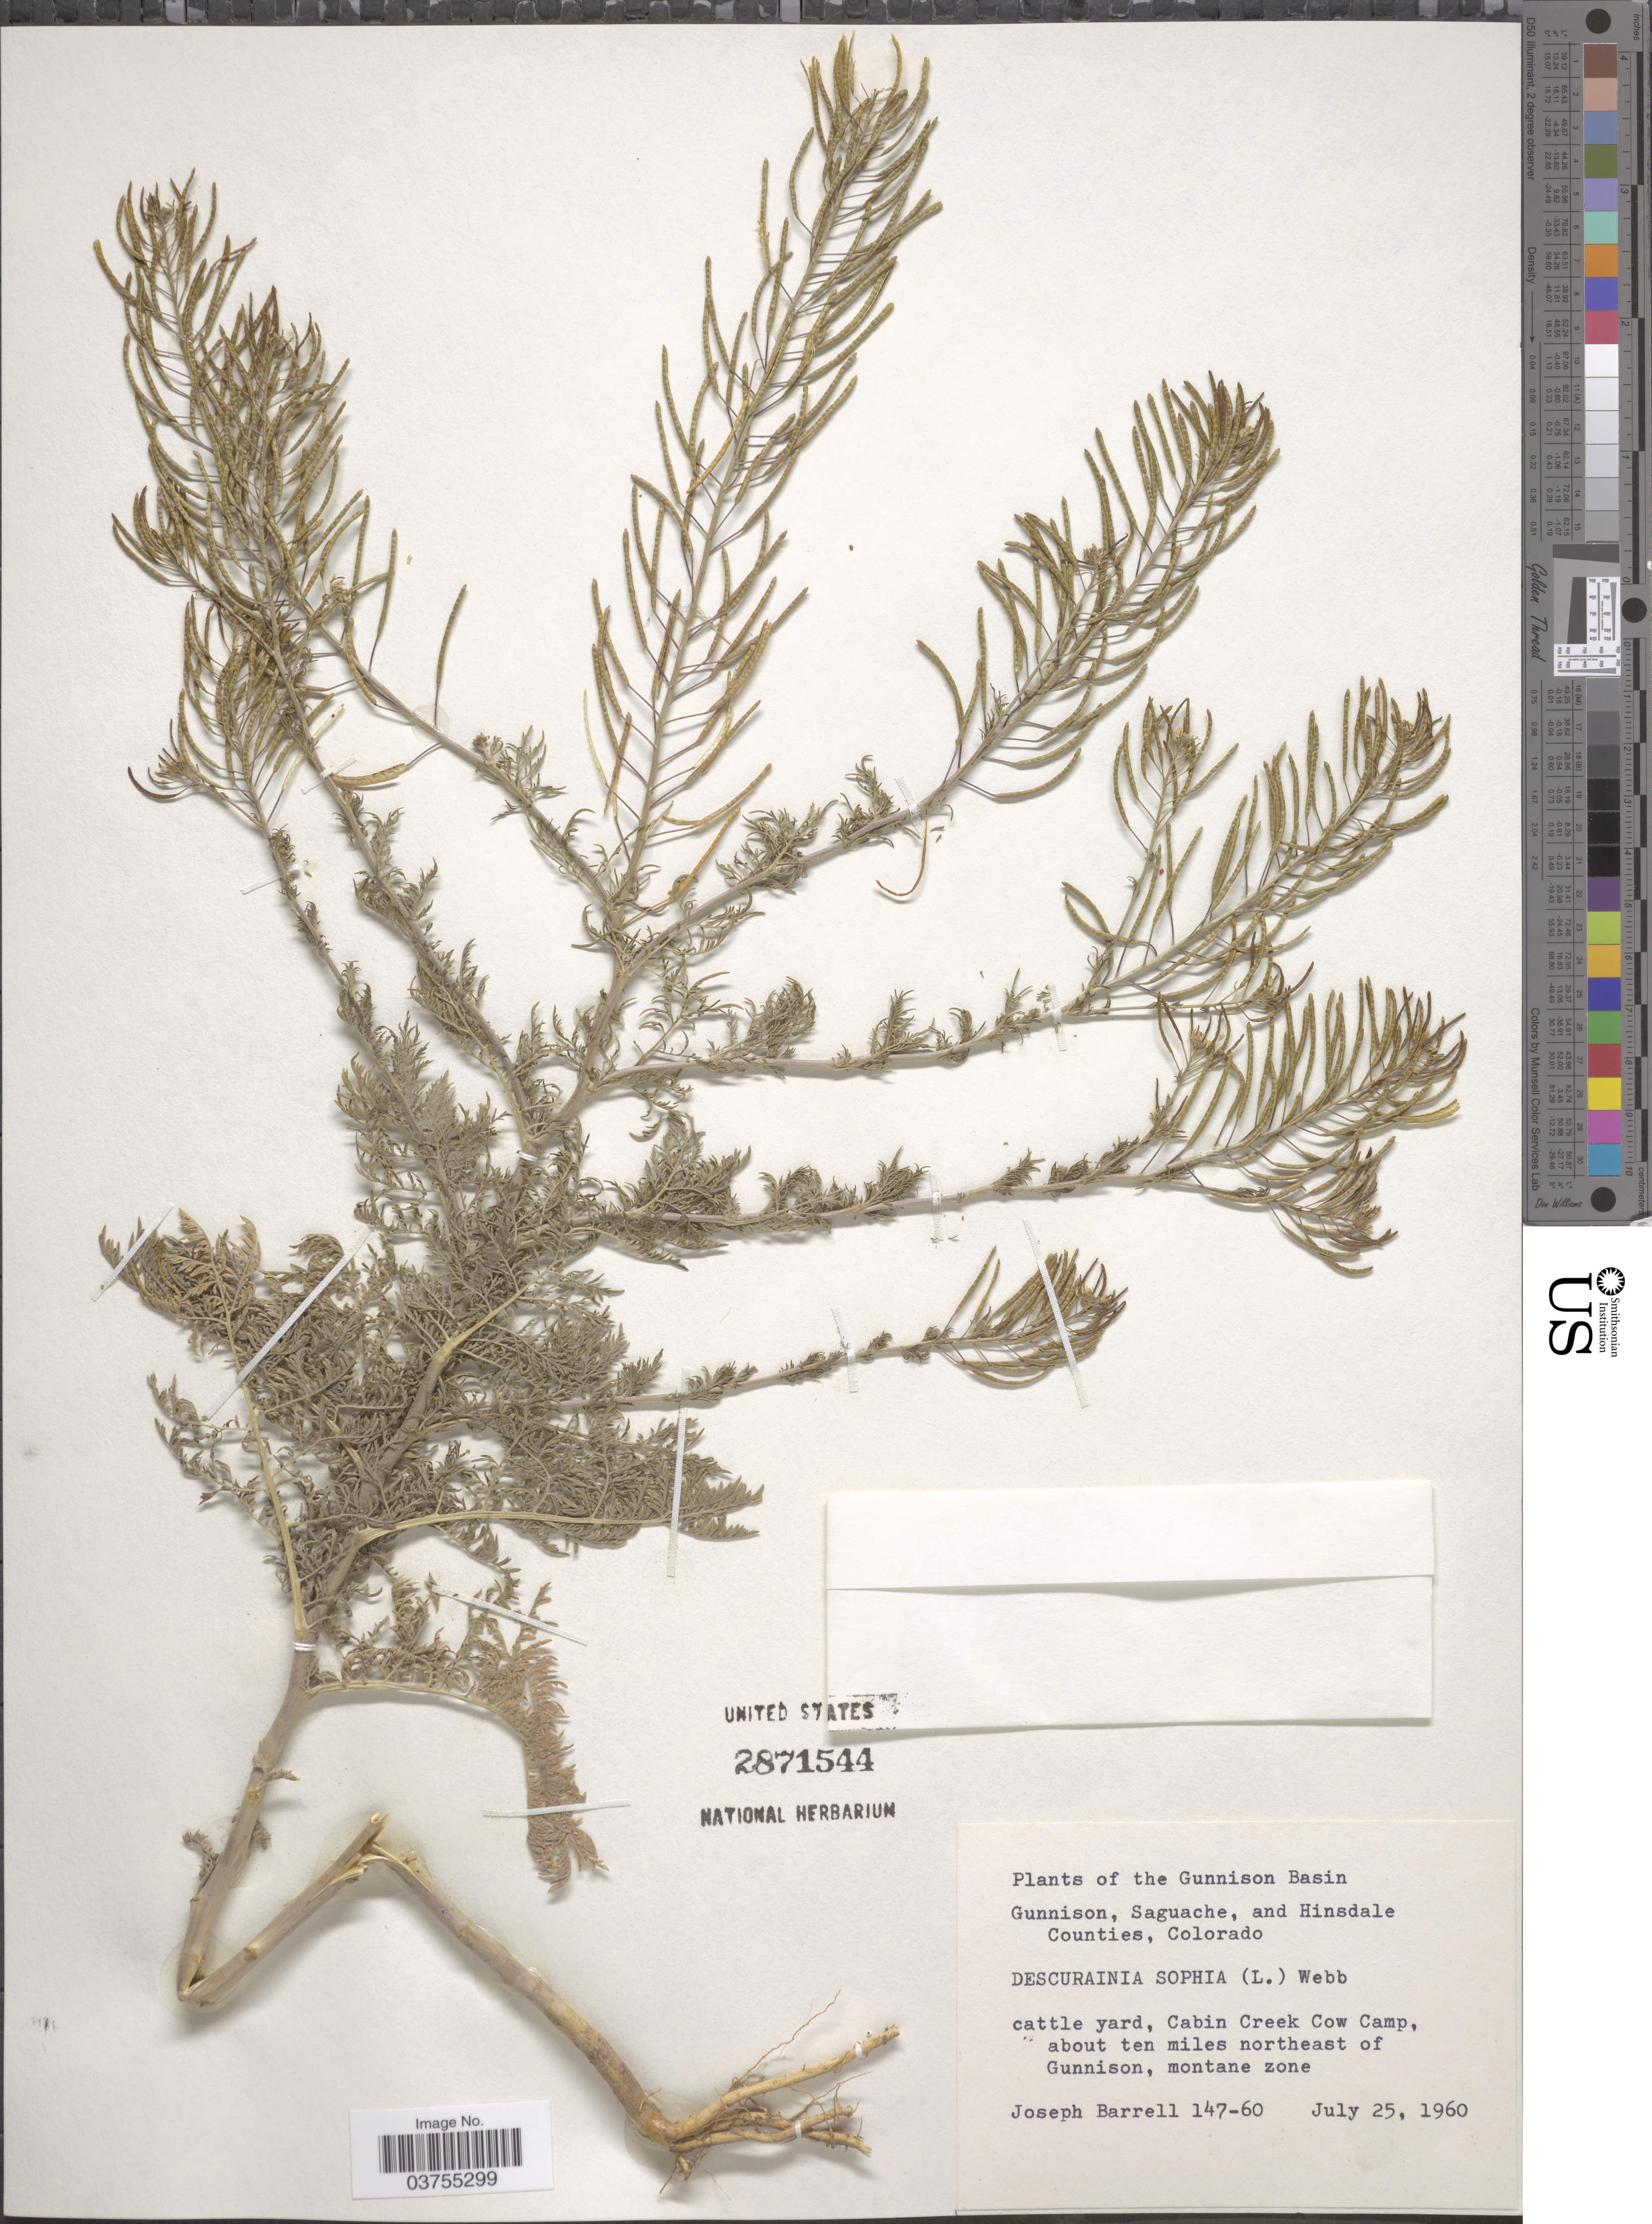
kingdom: Plantae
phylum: Tracheophyta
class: Magnoliopsida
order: Brassicales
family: Brassicaceae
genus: Descurainia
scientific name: Descurainia sophia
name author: (L.) Webb ex Prantl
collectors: J. Barrell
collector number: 147-60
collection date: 1960-07-25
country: United States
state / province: Colorado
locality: The Gunnison Basin. Gunnison County. Cattle yard, Cabin Creek Cow Camp, about ten miles northeast of Gunnison, montane zone.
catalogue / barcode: US 2871544